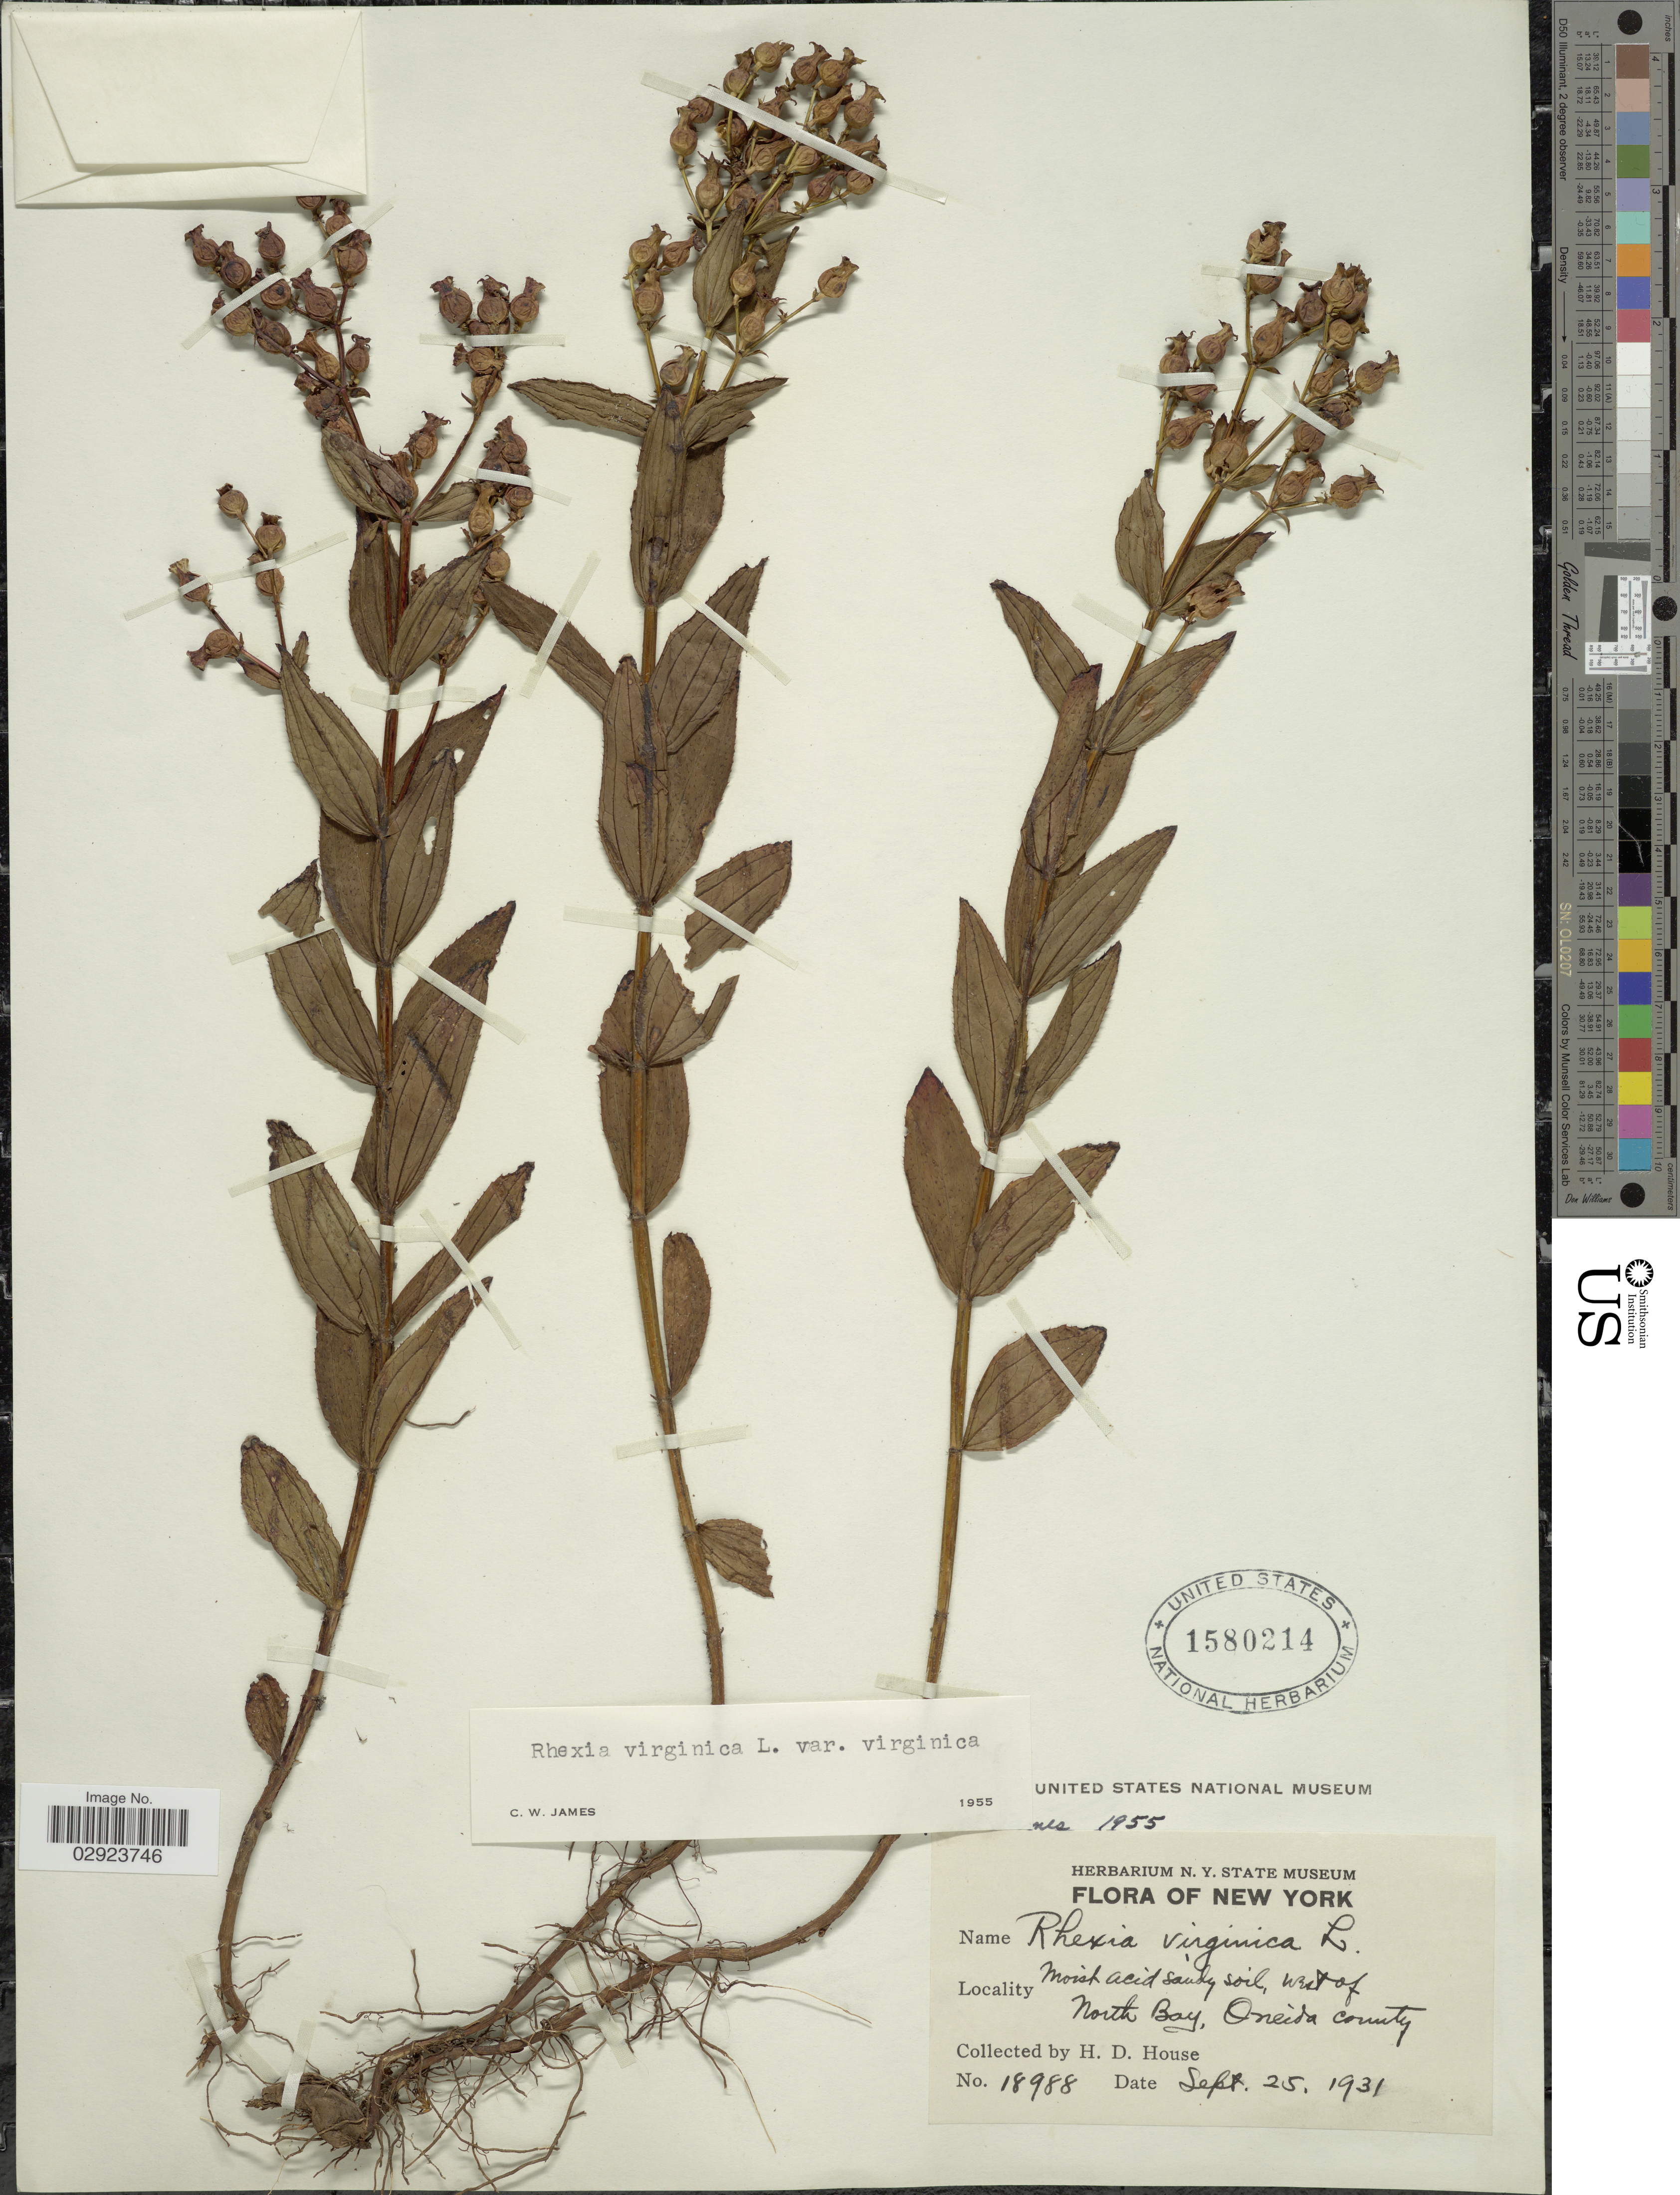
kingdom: Plantae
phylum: Tracheophyta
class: Magnoliopsida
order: Myrtales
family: Melastomataceae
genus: Rhexia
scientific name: Rhexia virginica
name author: L.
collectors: H. D. House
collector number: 18988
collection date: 1931-09-25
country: United States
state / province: New York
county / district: Oneida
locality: West of North Bay, Oneida county.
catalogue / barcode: US 1580214